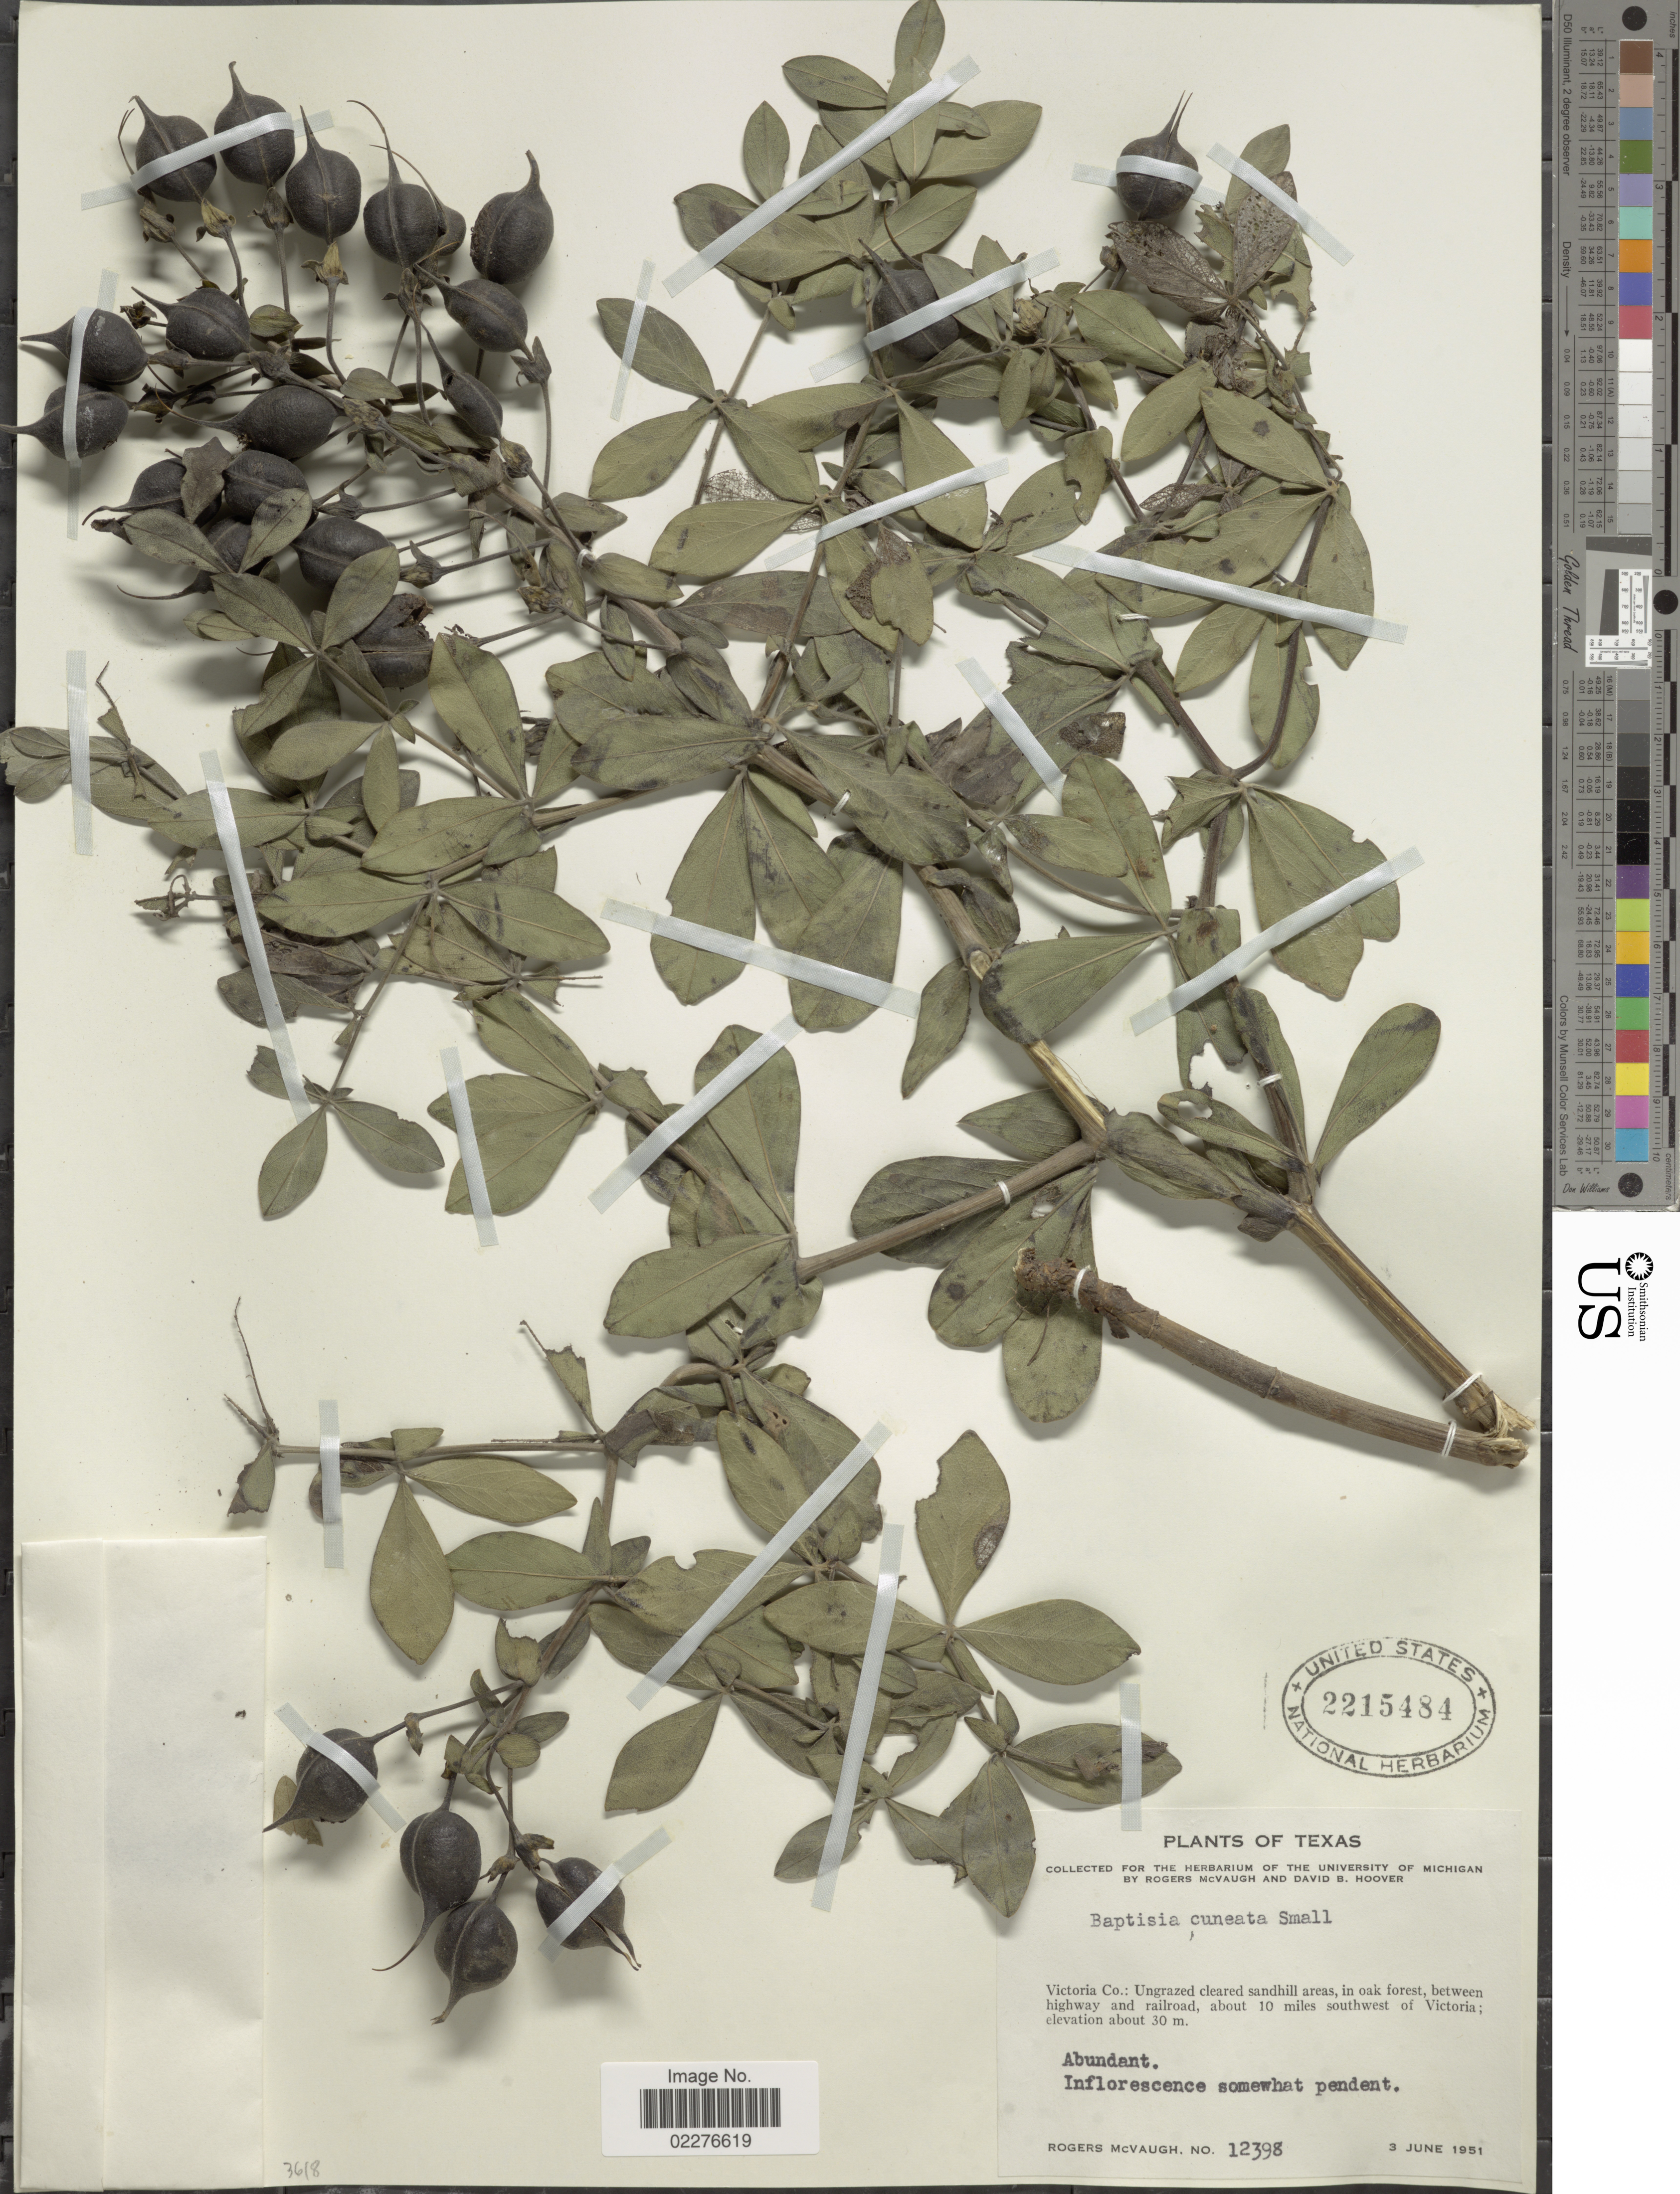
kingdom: Plantae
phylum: Tracheophyta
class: Magnoliopsida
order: Fabales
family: Fabaceae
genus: Baptisia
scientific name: Baptisia cuneata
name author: Small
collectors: R. McVaugh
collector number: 12398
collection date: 1951-06-03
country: United States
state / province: Texas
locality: Victoria Co: Ungrazed cleared sandhill, in oak forest, between highway and railroad, about 10 miles southwest of Victoria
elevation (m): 30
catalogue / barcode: US 2215484